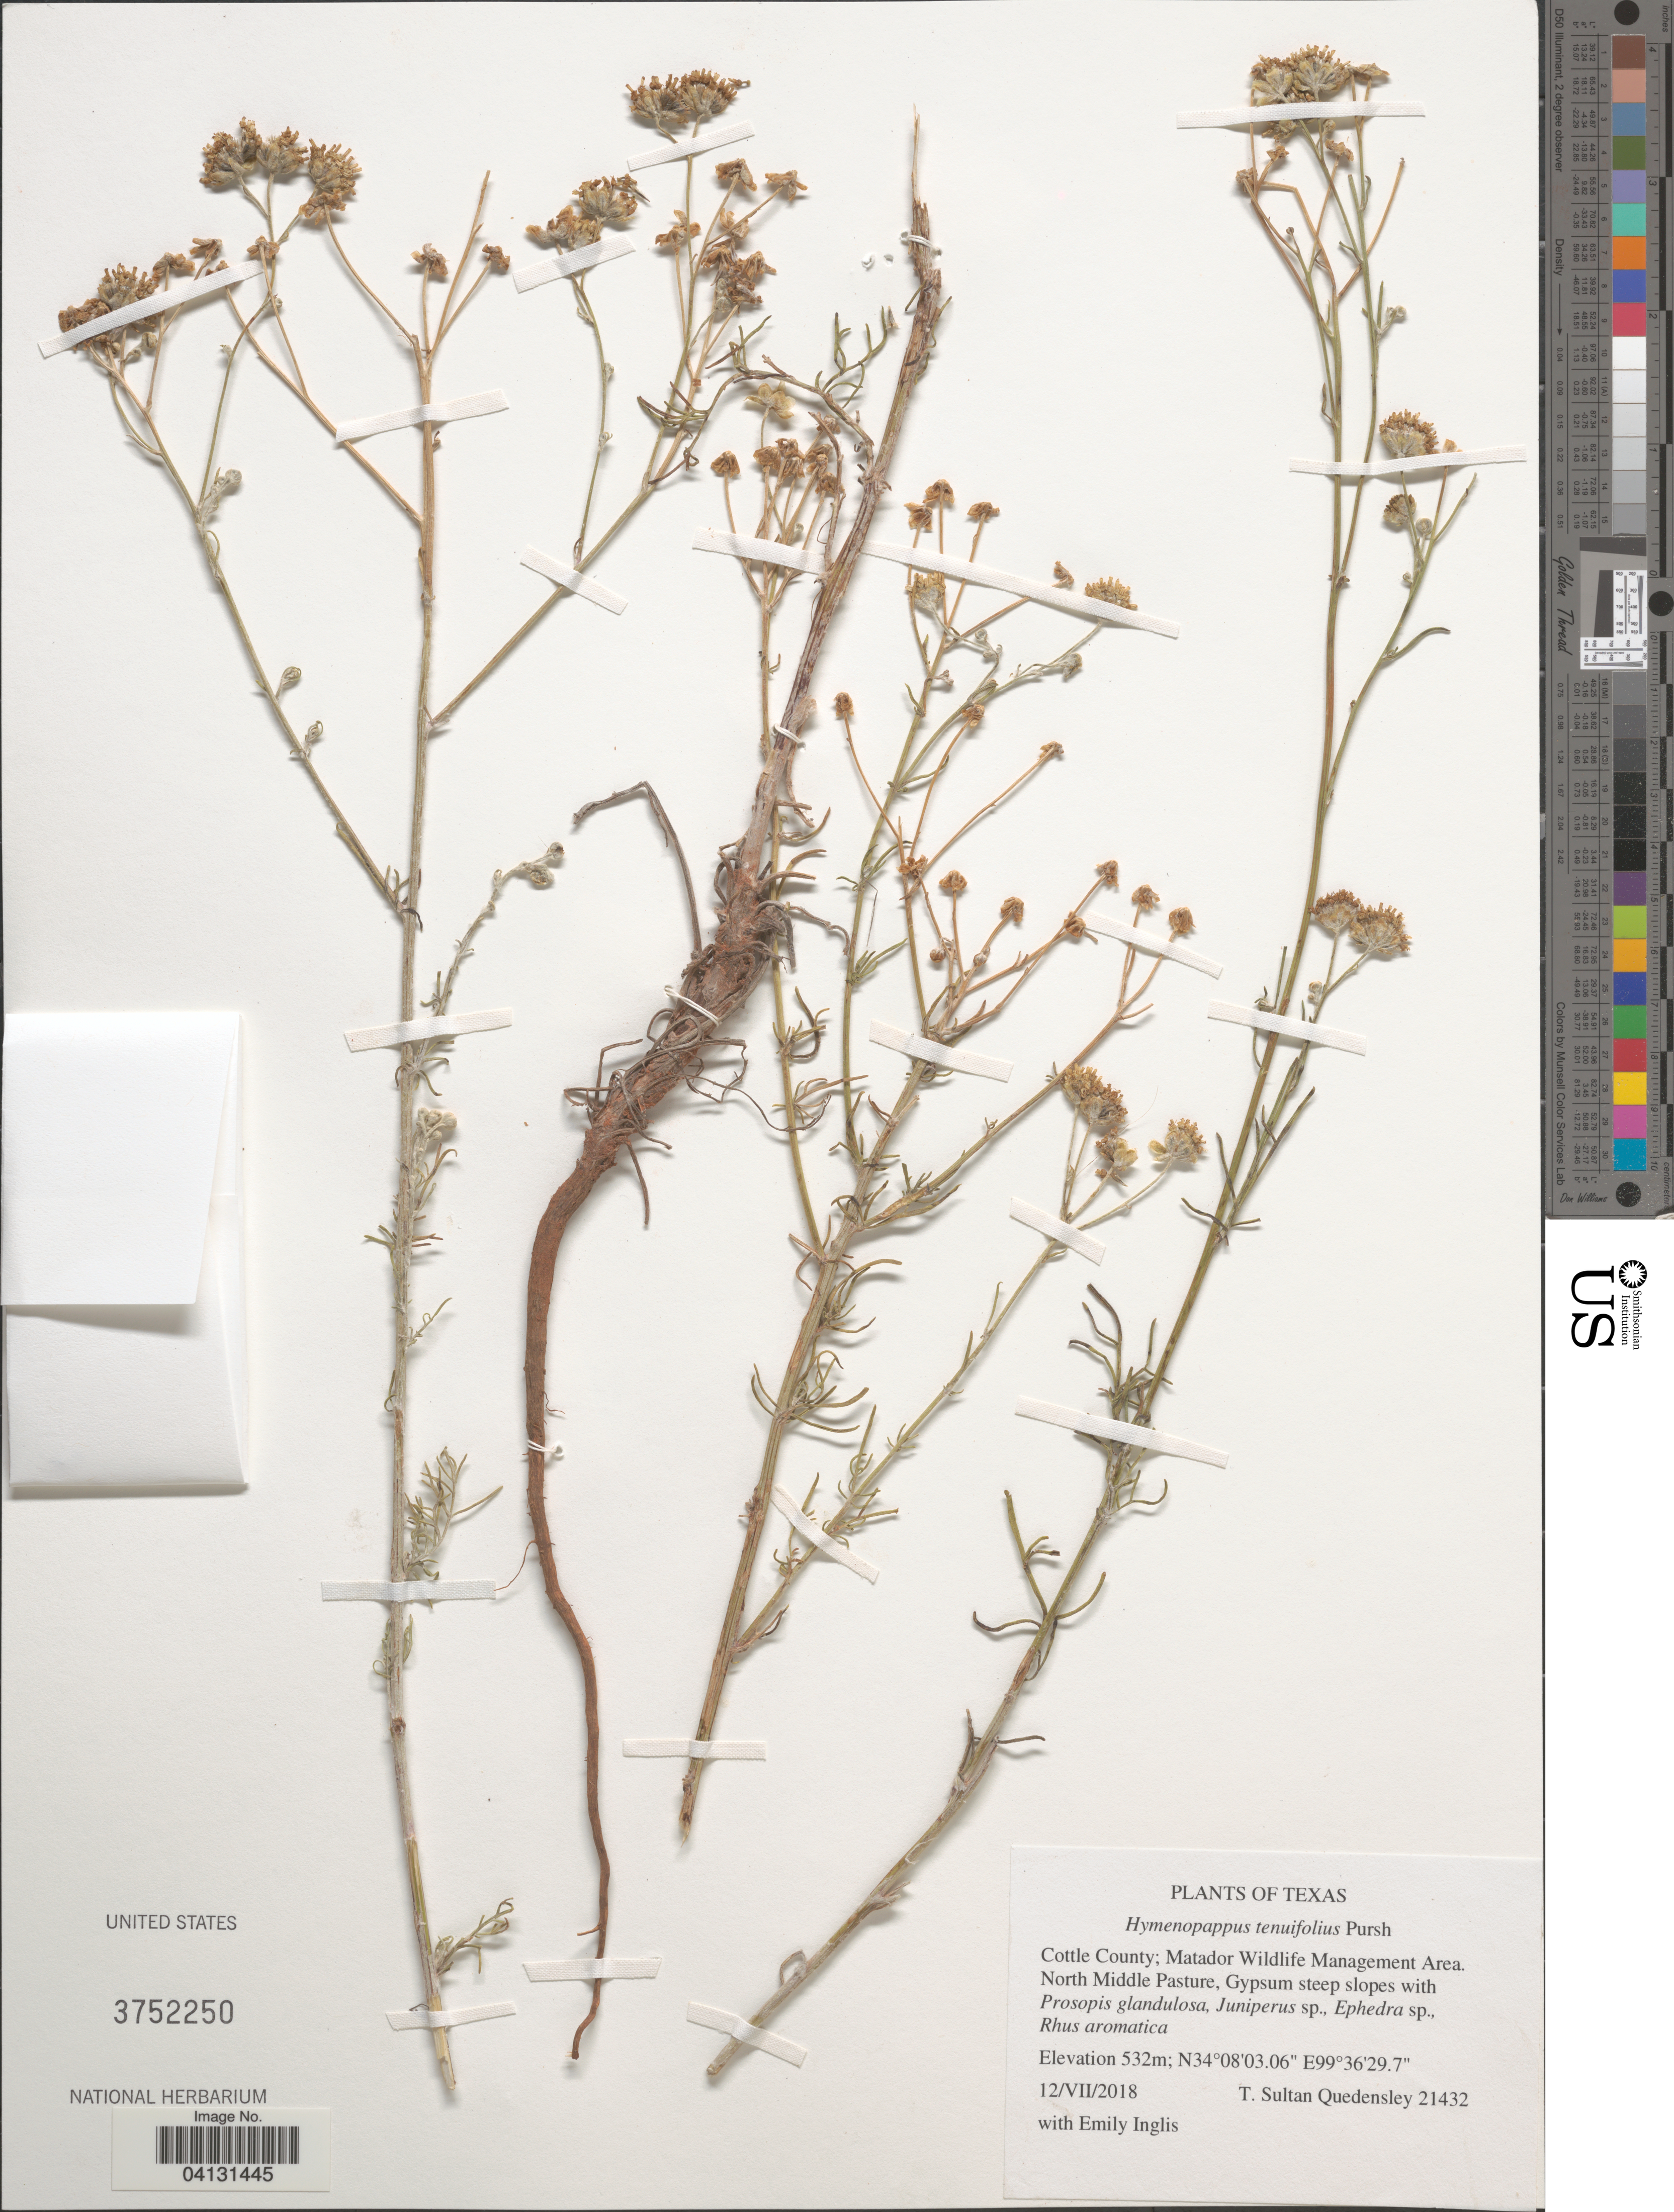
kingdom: Plantae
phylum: Tracheophyta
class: Magnoliopsida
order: Asterales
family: Asteraceae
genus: Hymenopappus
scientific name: Hymenopappus tenuifolius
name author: Pursh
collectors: T. S. Quedensley & E. Inglis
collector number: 21432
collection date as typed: Transcribed d/m/y: 12/7/2018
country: United States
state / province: Texas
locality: Cottle County; Matador Wildlife Management Area. North Middle Pasture.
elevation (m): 532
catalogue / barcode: US 3752250